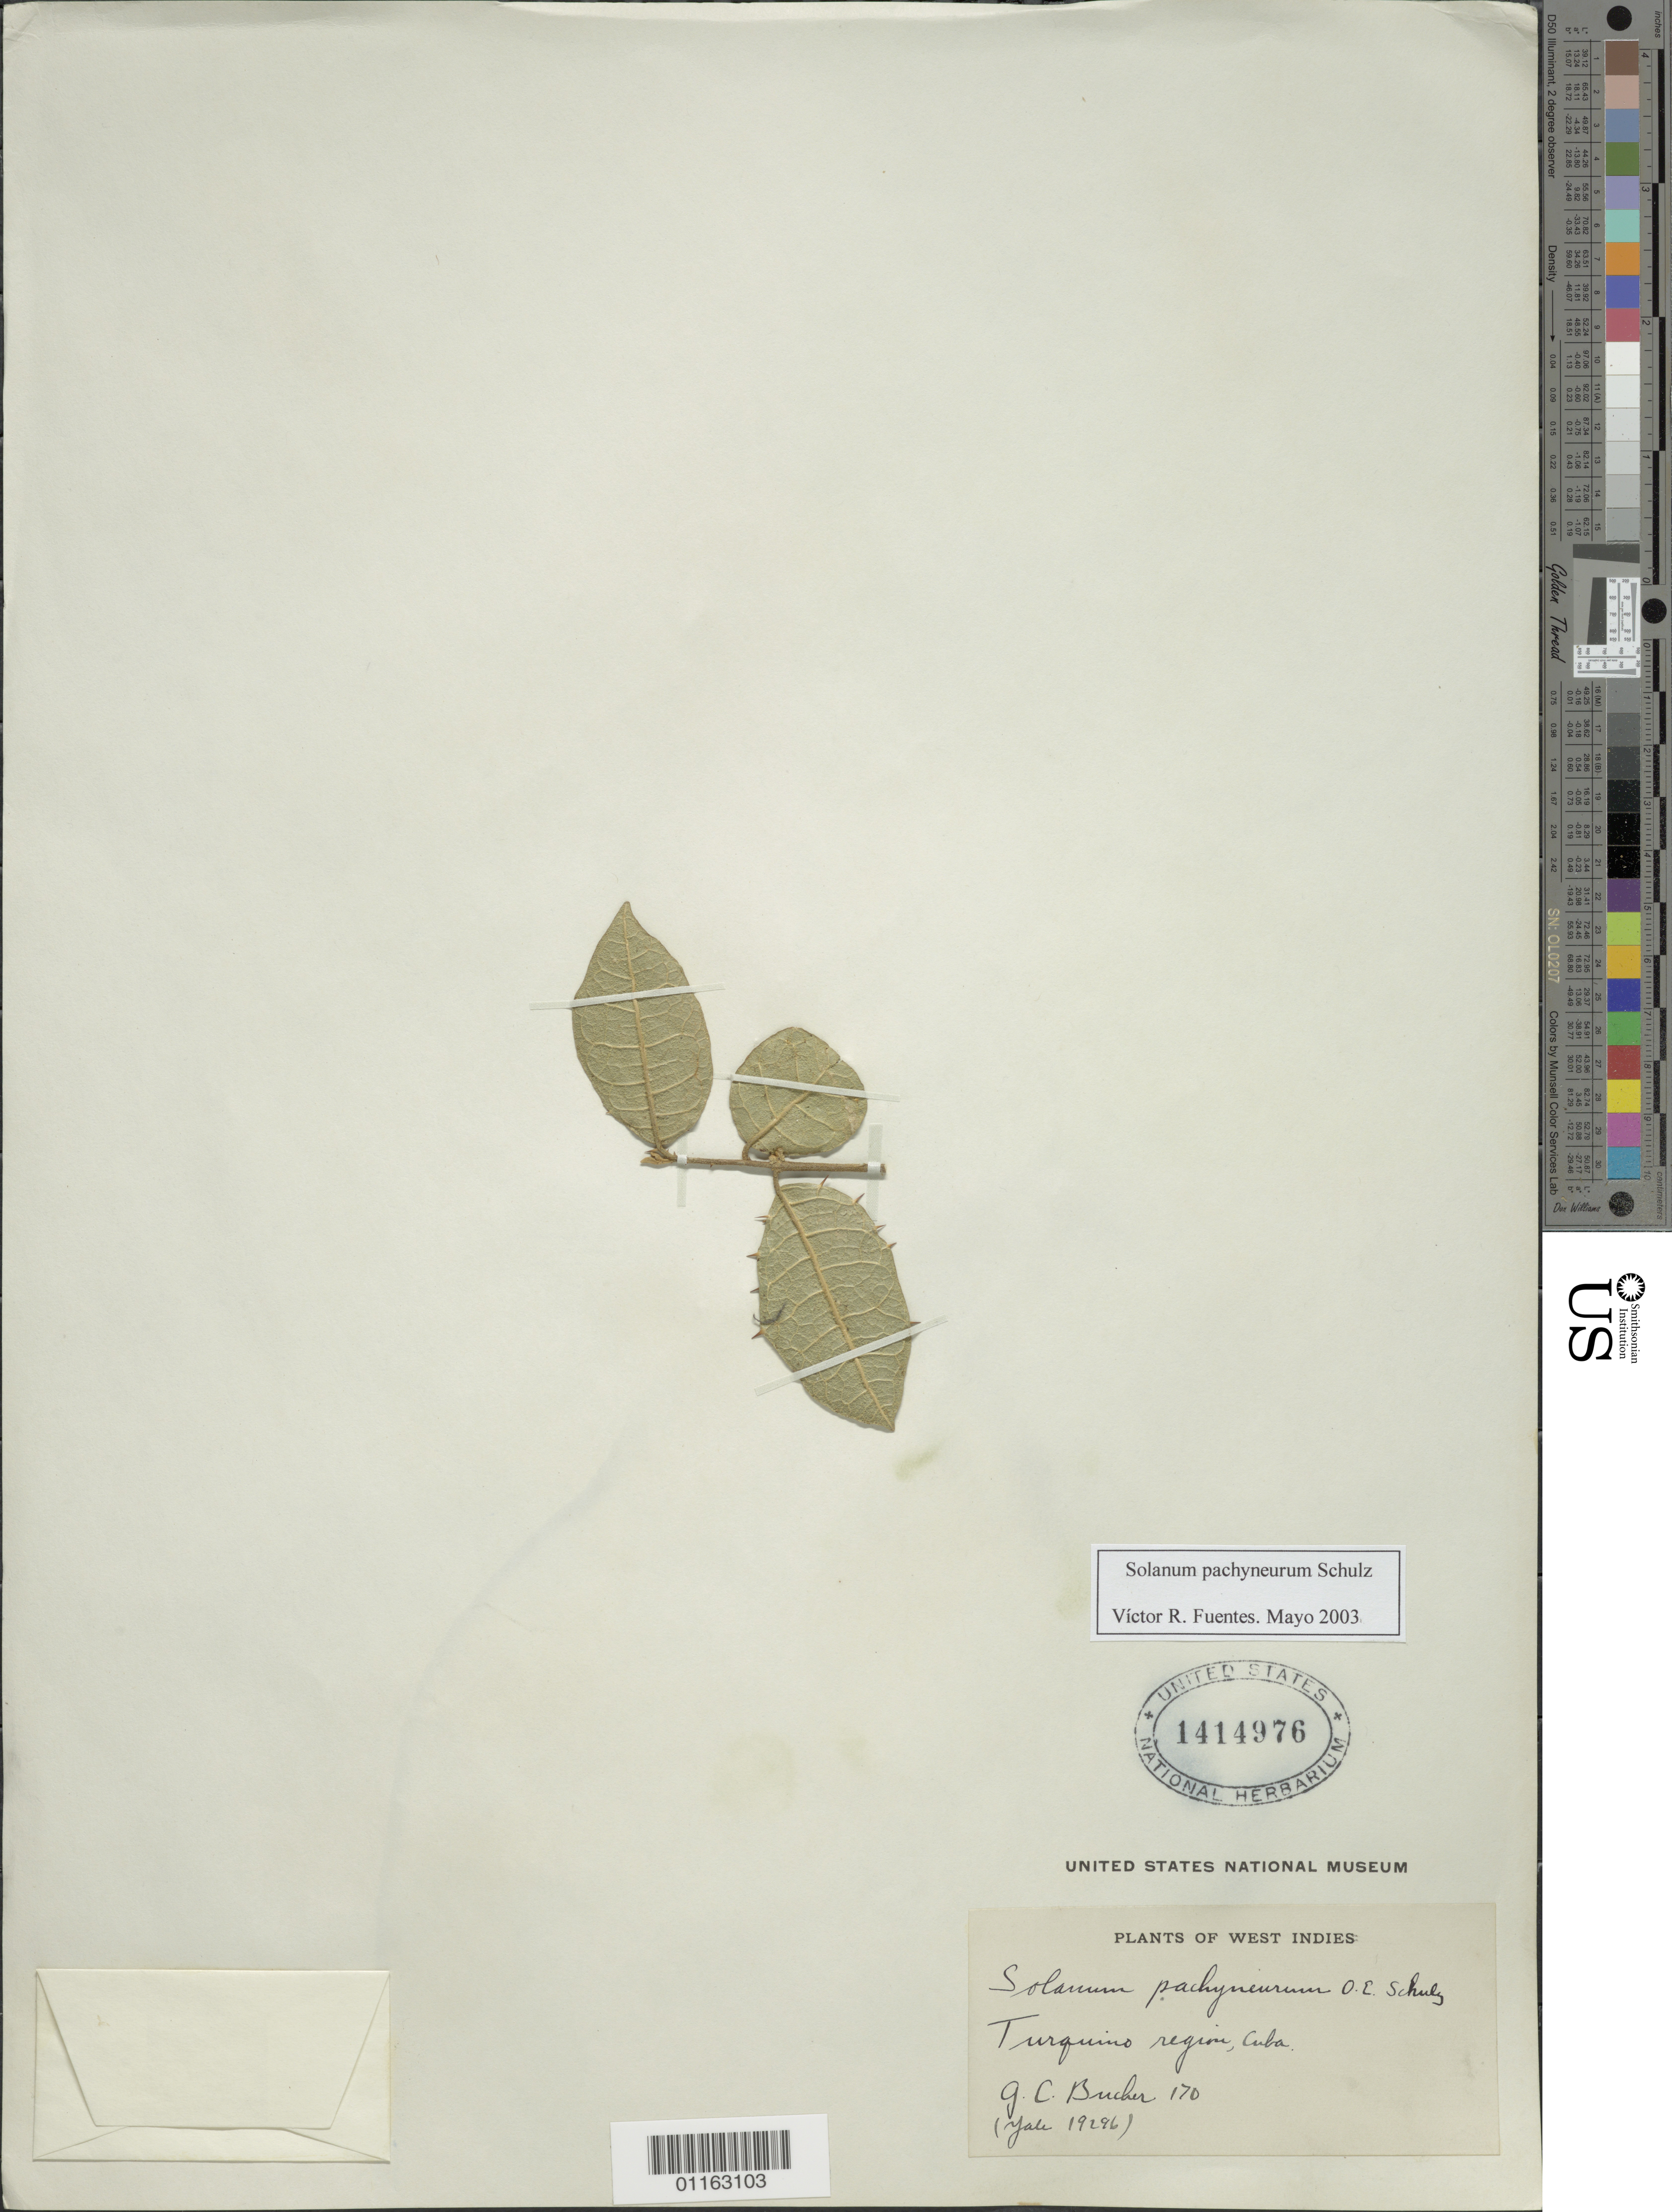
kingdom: Plantae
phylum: Tracheophyta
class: Magnoliopsida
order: Solanales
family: Solanaceae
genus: Solanum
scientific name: Solanum pachyneurum var. pachyneurum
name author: O.E. Schulz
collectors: G. C. Bucher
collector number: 170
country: Cuba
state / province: Santiago de Cuba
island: Cuba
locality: Turquino region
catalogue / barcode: US 1414976